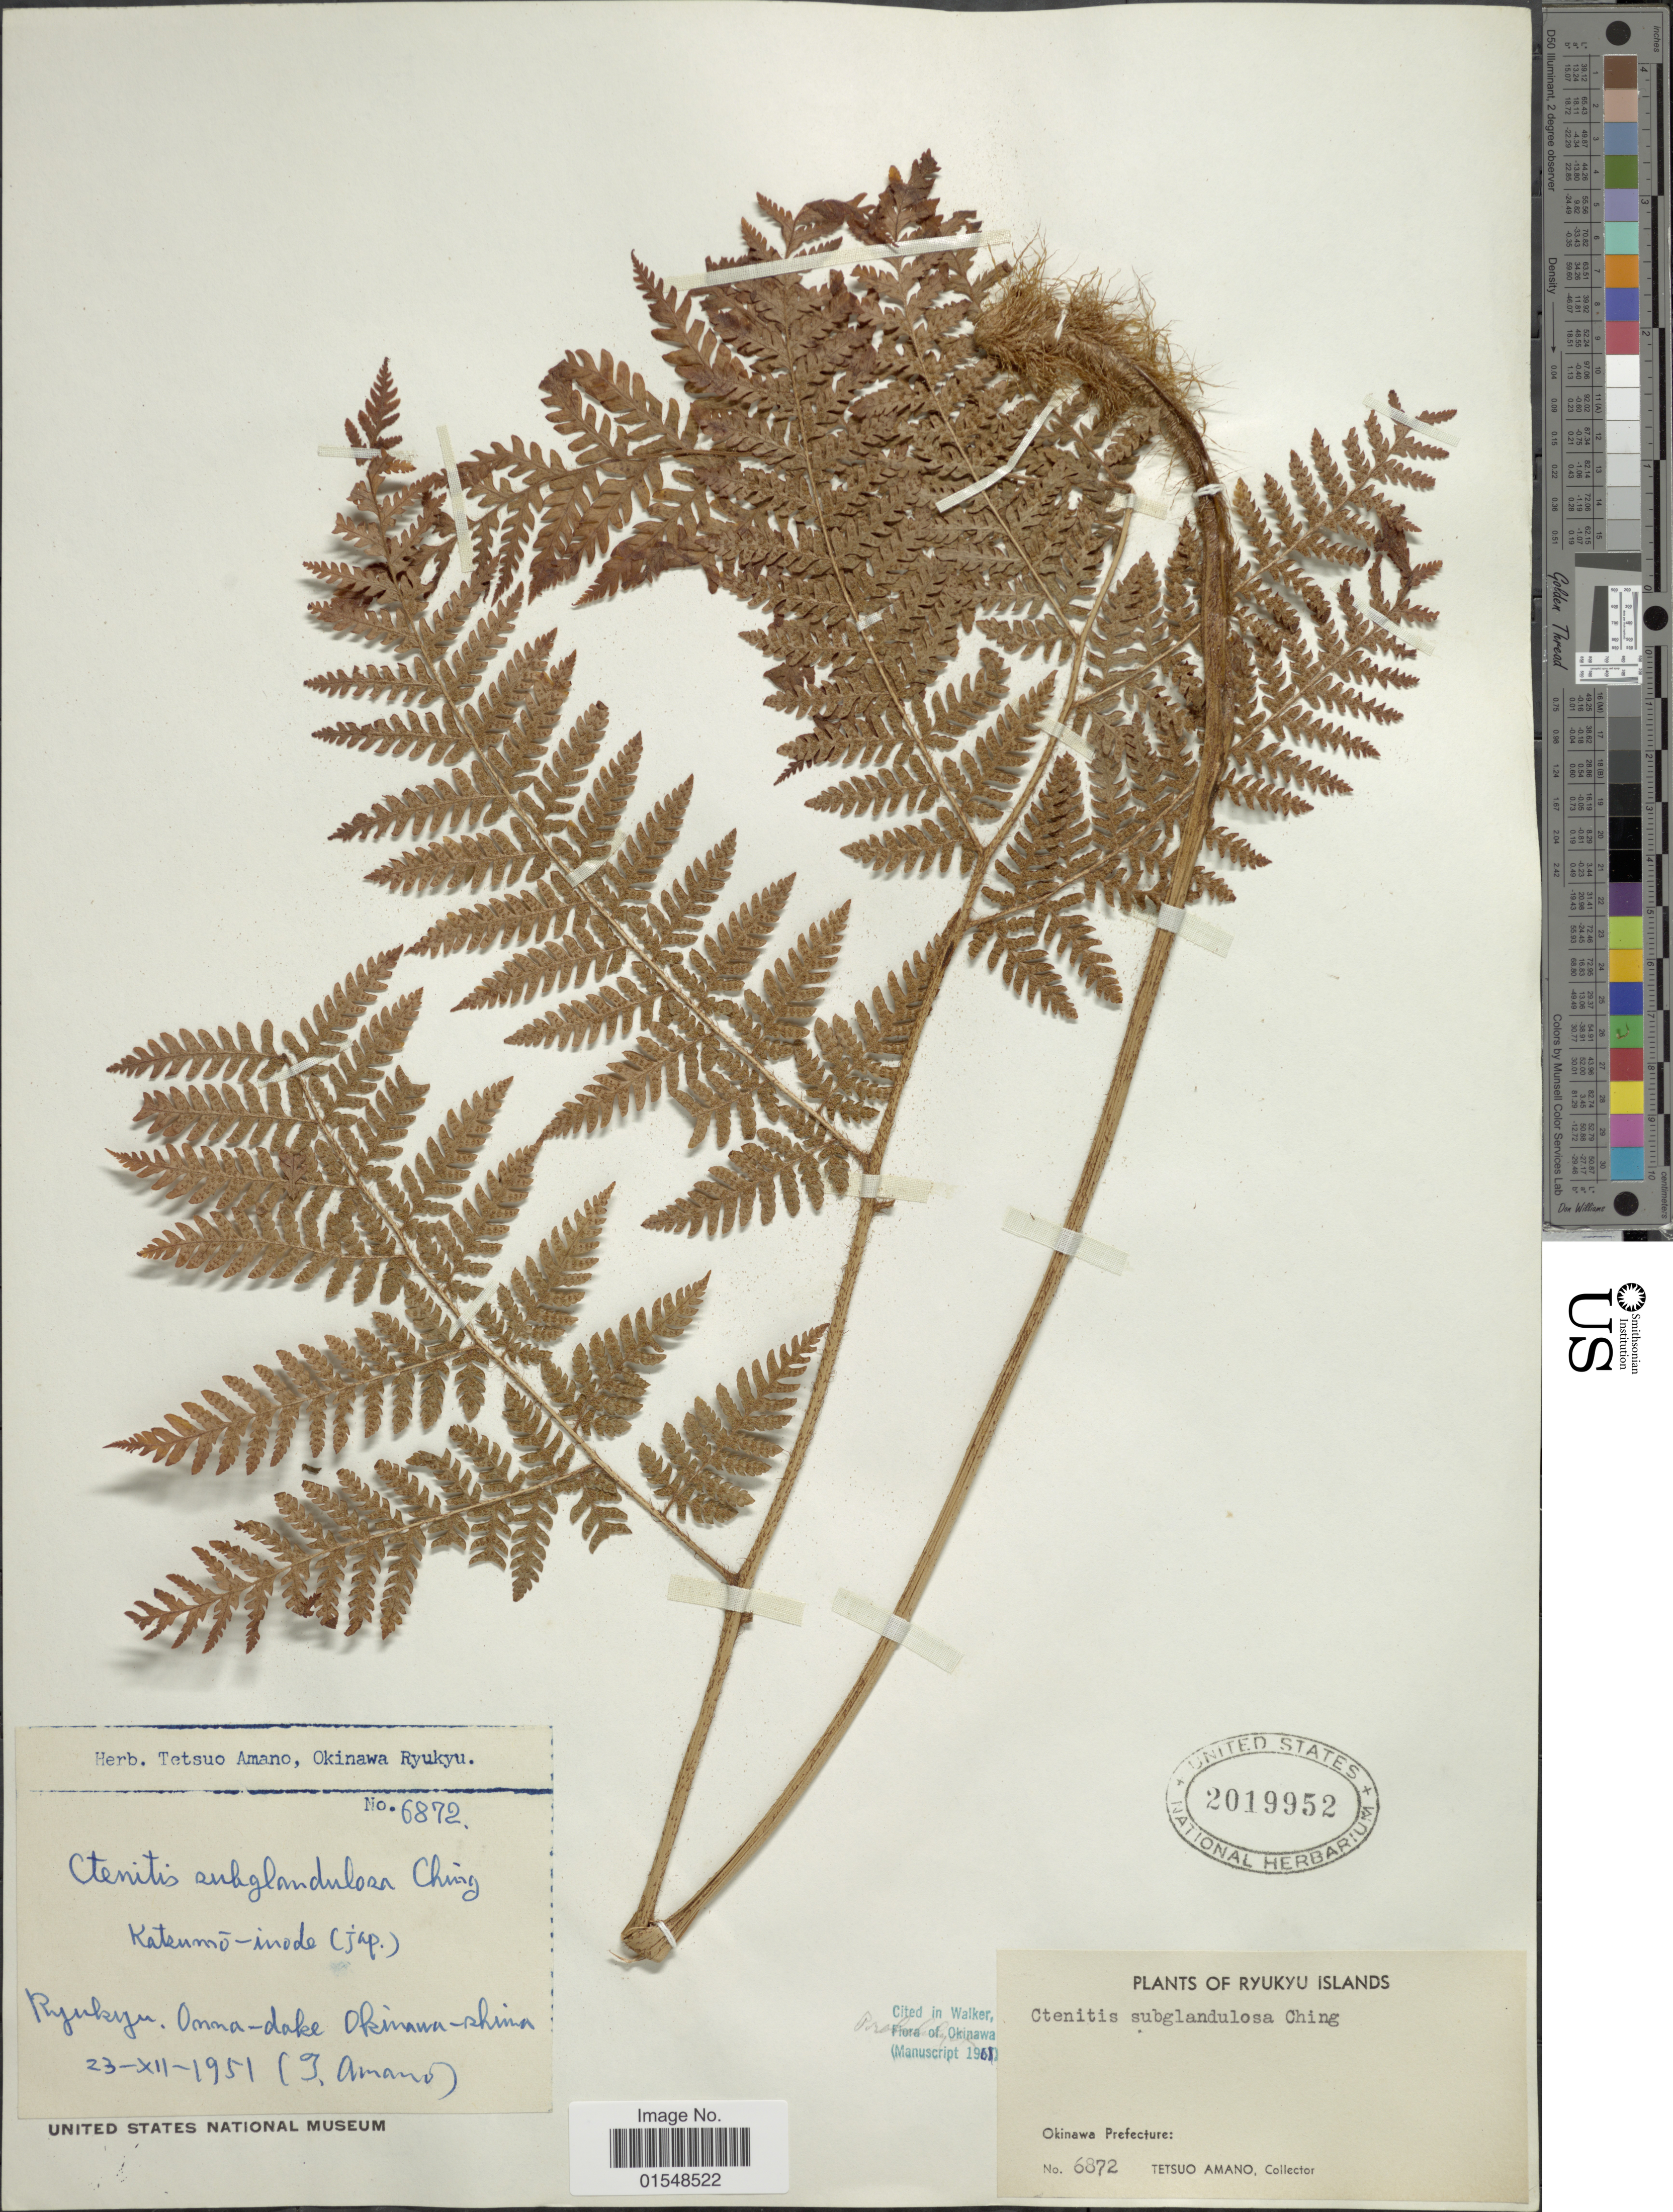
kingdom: Plantae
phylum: Tracheophyta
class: Polypodiopsida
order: Polypodiales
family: Dryopteridaceae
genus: Ctenitis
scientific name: Ctenitis subglandulosa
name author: (Hance) Ching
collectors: T. Amano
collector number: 6872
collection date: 1951-12-23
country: Japan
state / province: Okinawa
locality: Ryukyu Islands, Onna-dake, Okinawa- shima, Okinawa Prefecture.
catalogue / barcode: US 2019952